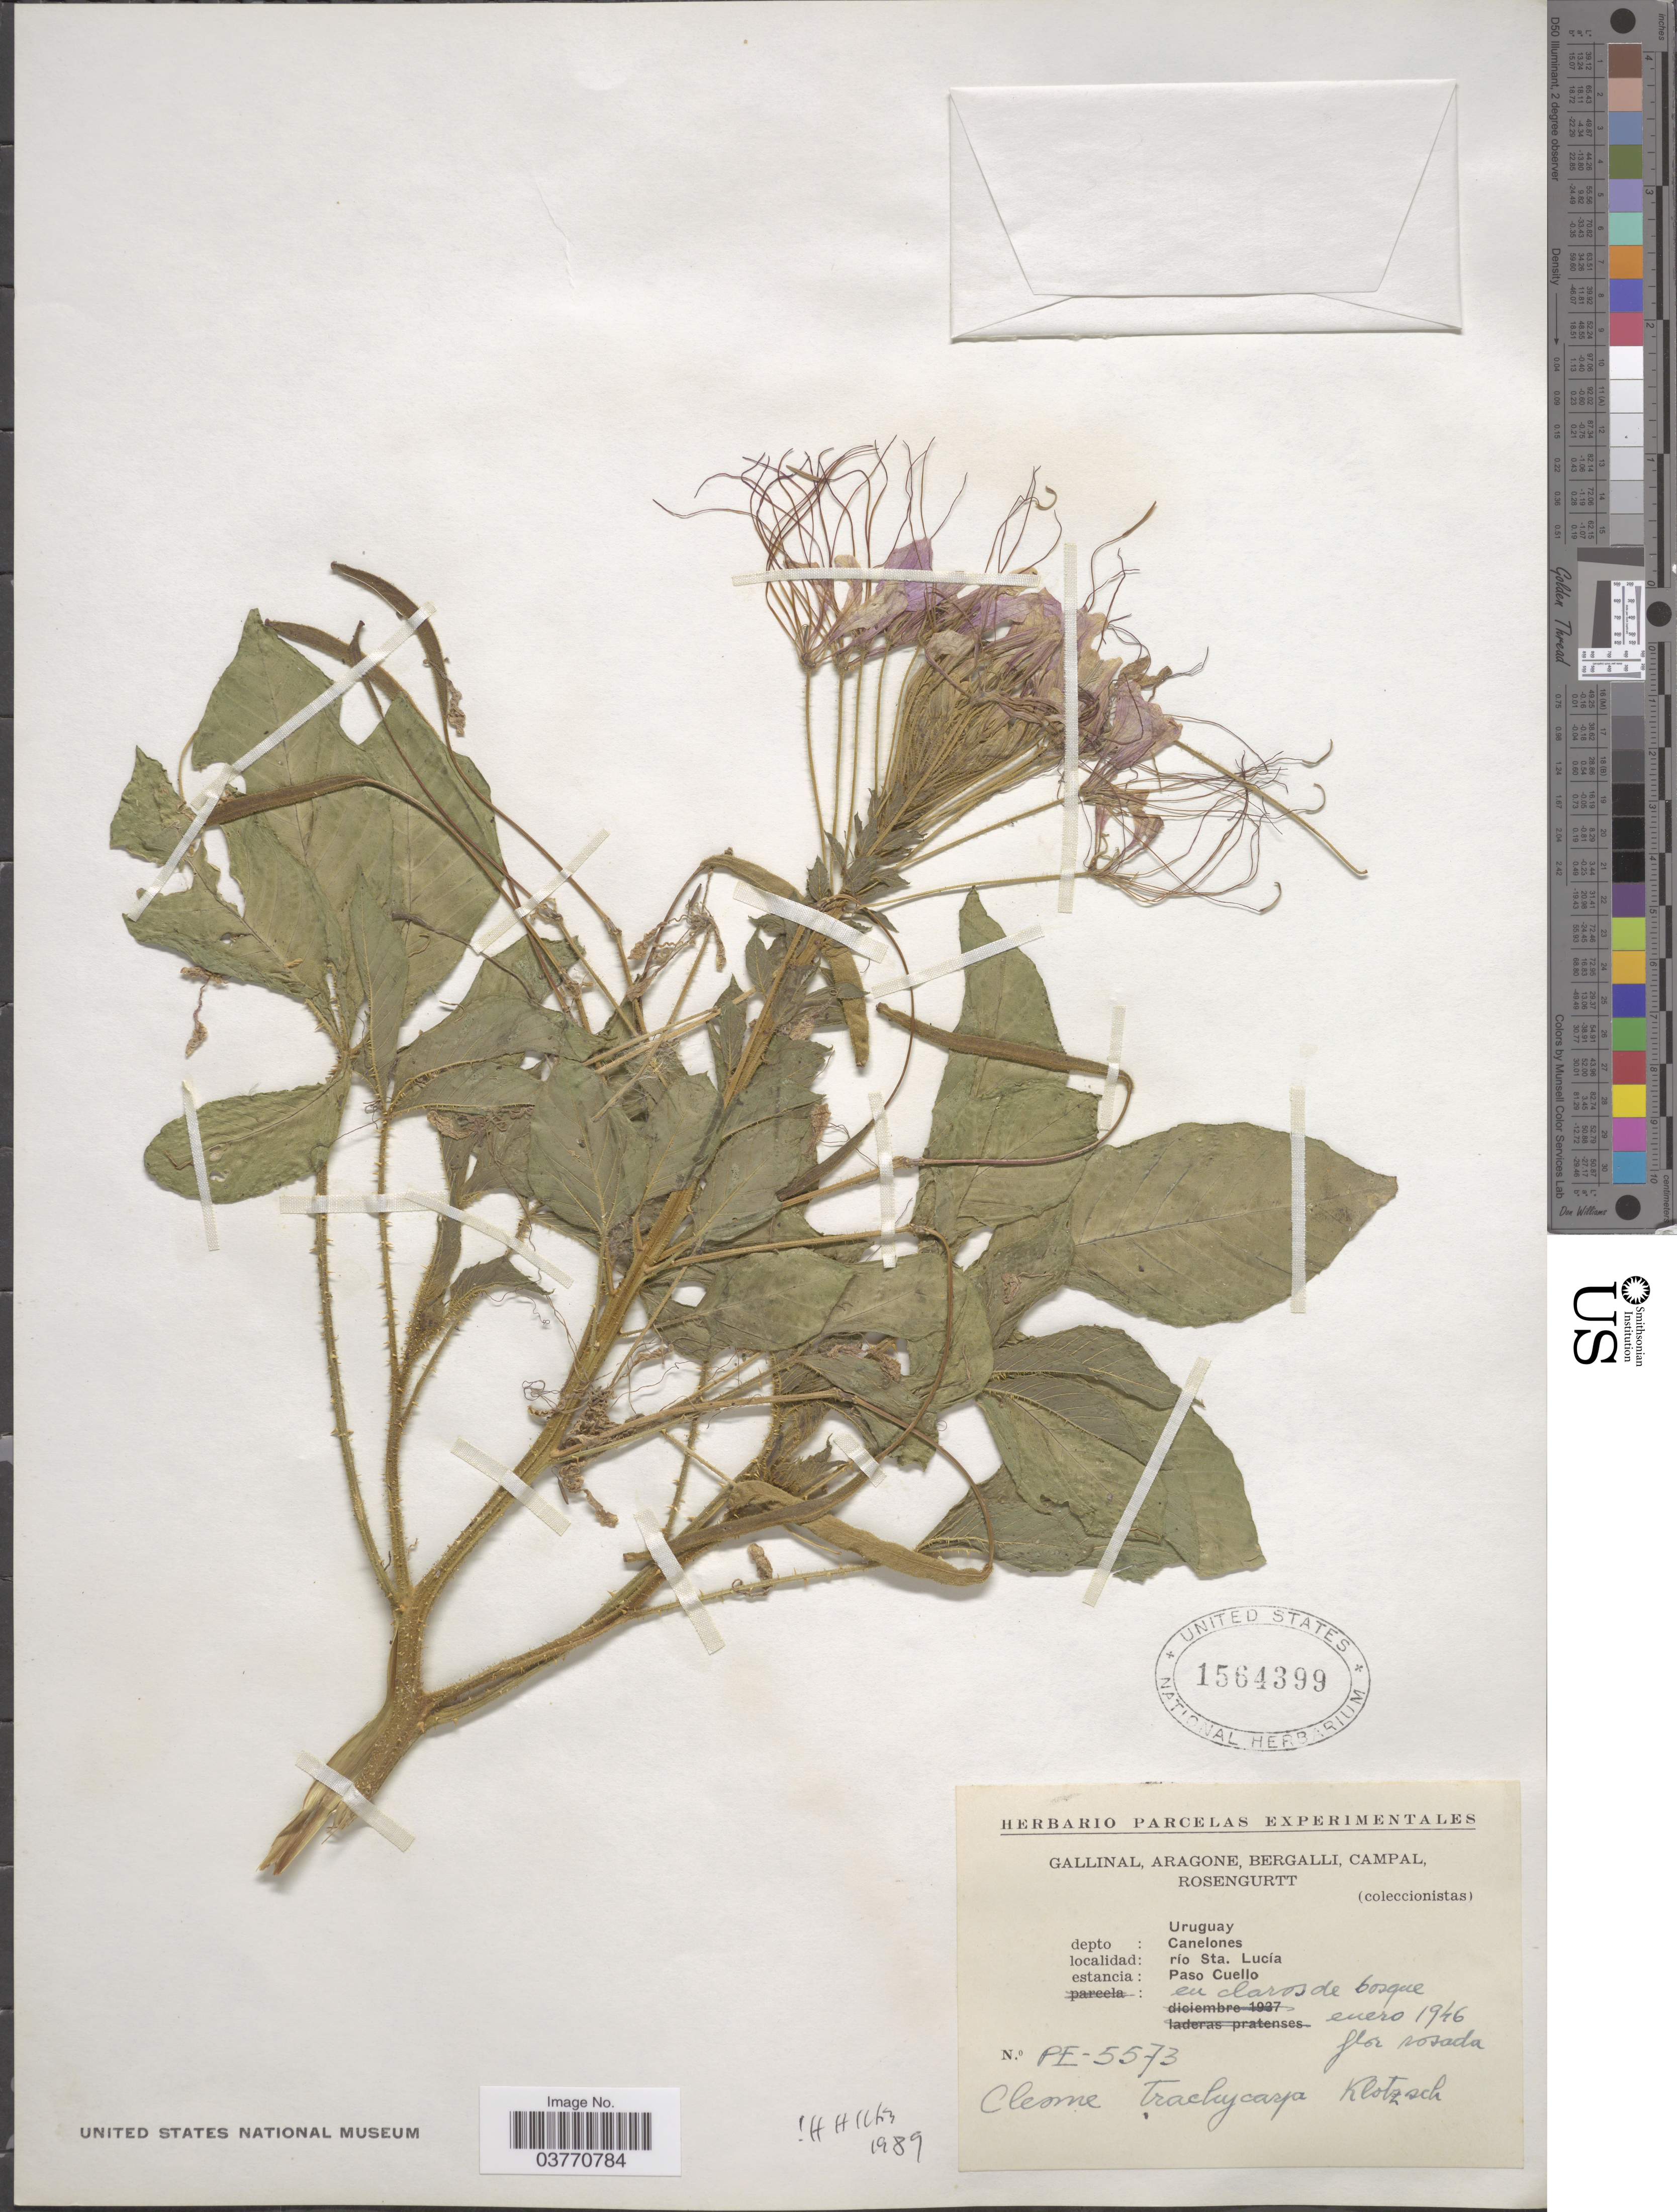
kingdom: Plantae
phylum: Tracheophyta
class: Magnoliopsida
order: Brassicales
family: Cleomaceae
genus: Tarenaya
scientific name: Tarenaya trachycarpa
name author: (Klotzsch ex Eichler) Soares Neto & Roalson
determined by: Strong, M. T., (US), Smithsonian Institution - National Museum of Natural History (UNITED STATES)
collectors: -. Gallinal, -- Aragone, -- Bergalli, -- Campal & Rosengurtt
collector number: PE- 5573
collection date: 1946-01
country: Uruguay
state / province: Canelones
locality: Depto: Canelones. Río Sta. Lucía. Estancia: Paso Cuello.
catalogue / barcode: US 1564399